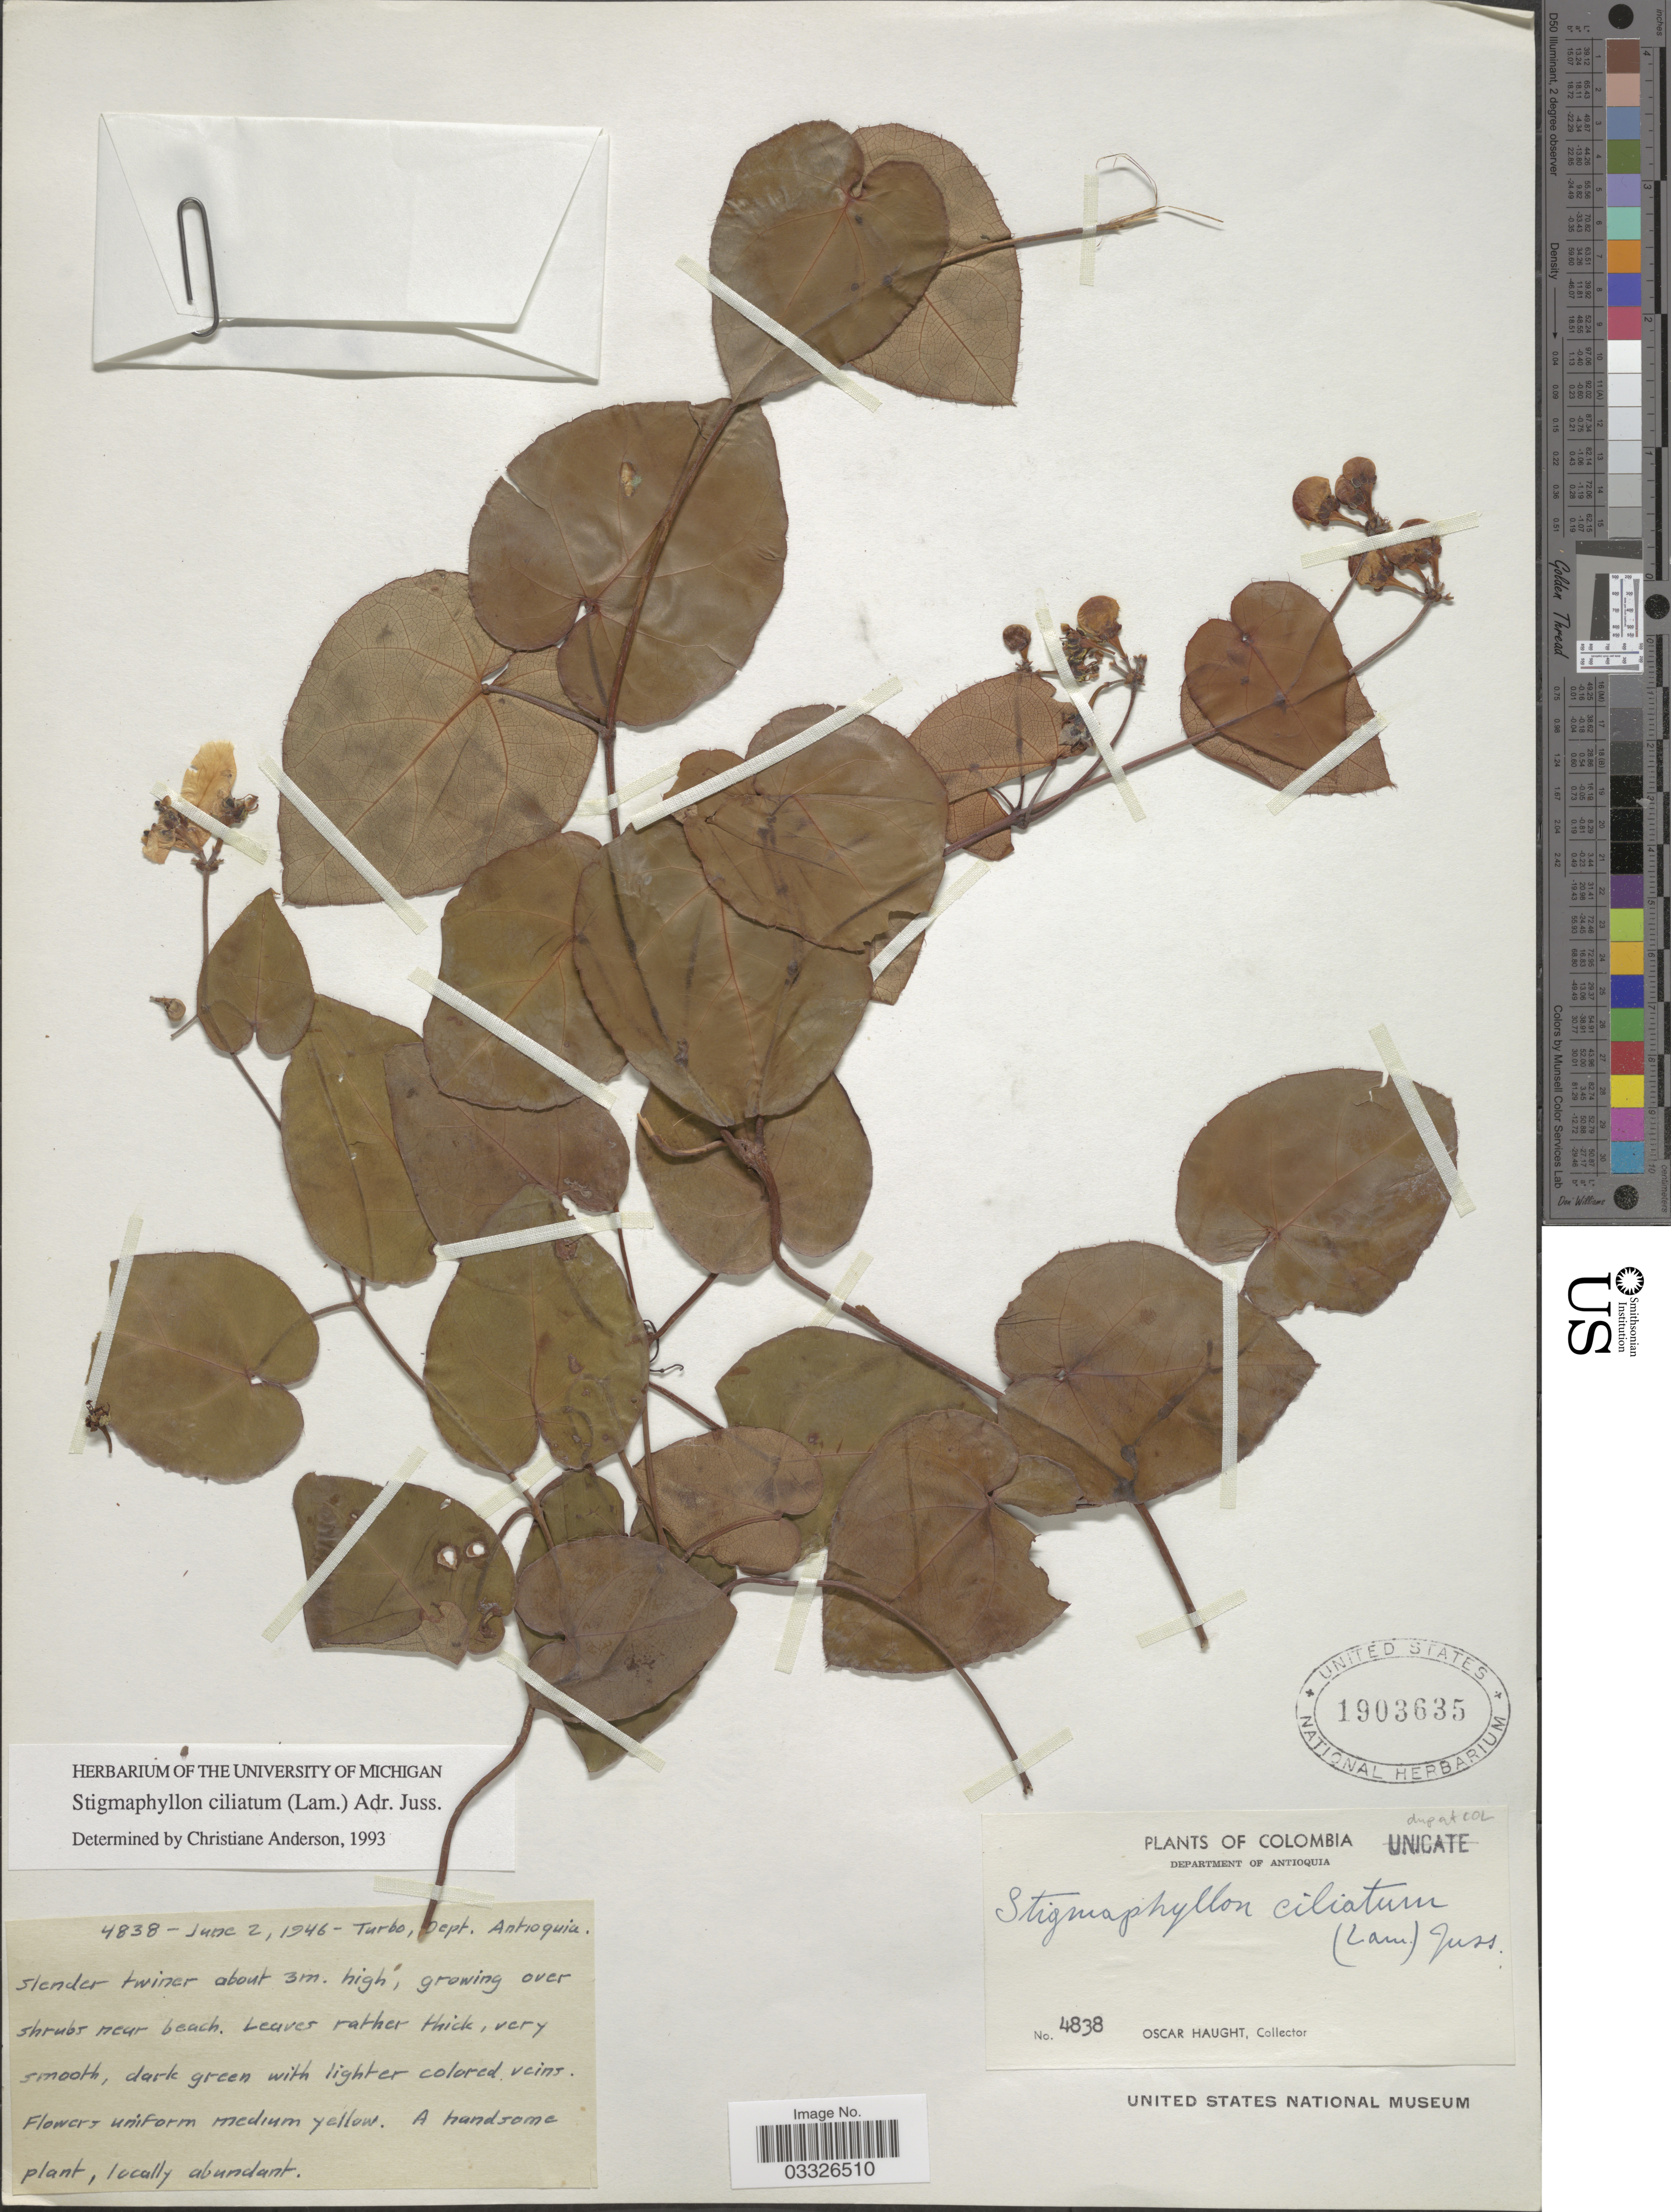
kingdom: Plantae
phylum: Tracheophyta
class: Magnoliopsida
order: Malpighiales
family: Malpighiaceae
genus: Stigmaphyllon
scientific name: Stigmaphyllon ciliatum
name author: (L.) A. Juss.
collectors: O. Haught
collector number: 4838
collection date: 1946-06-02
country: Colombia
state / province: Antioquia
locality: Turbo, Dept. Antioquia.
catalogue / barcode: US 1903635